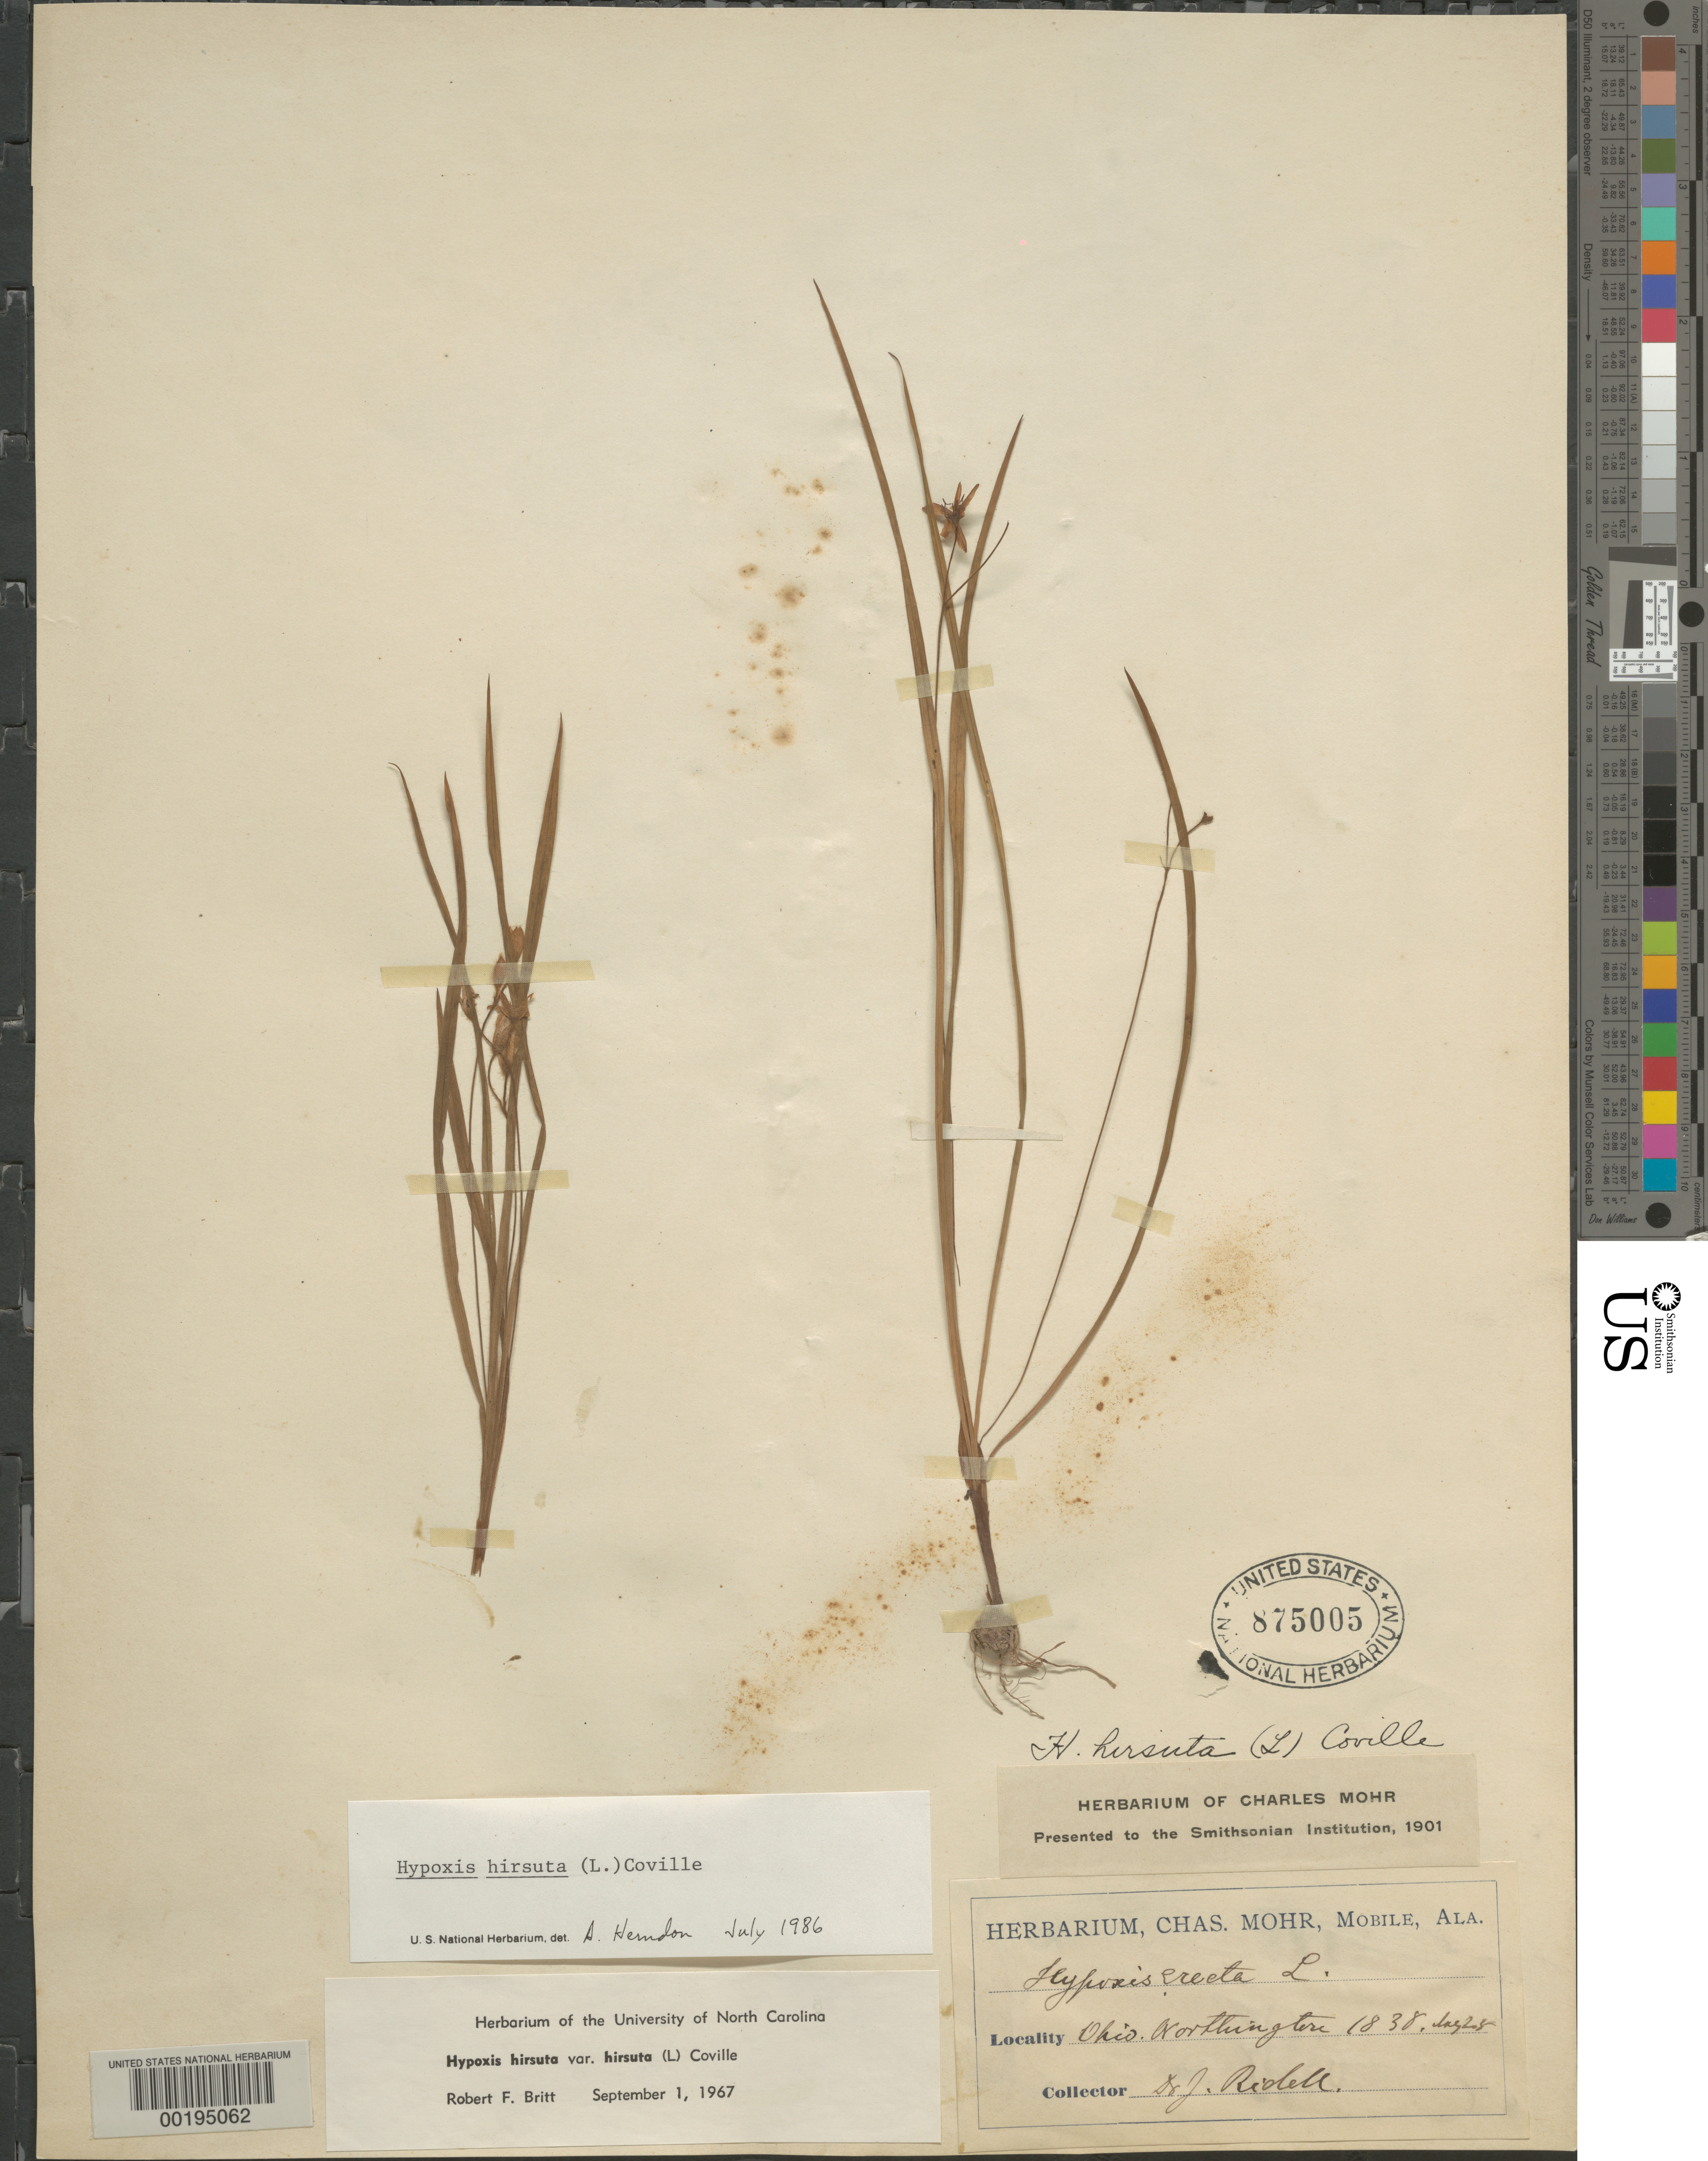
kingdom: Plantae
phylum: Tracheophyta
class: Liliopsida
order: Asparagales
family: Hypoxidaceae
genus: Hypoxis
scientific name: Hypoxis hirsuta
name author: (L.) Coville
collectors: J. Ridell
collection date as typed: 25 Aug 1838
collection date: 1838-08-25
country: United States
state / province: Ohio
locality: Worthington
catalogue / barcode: US 875005